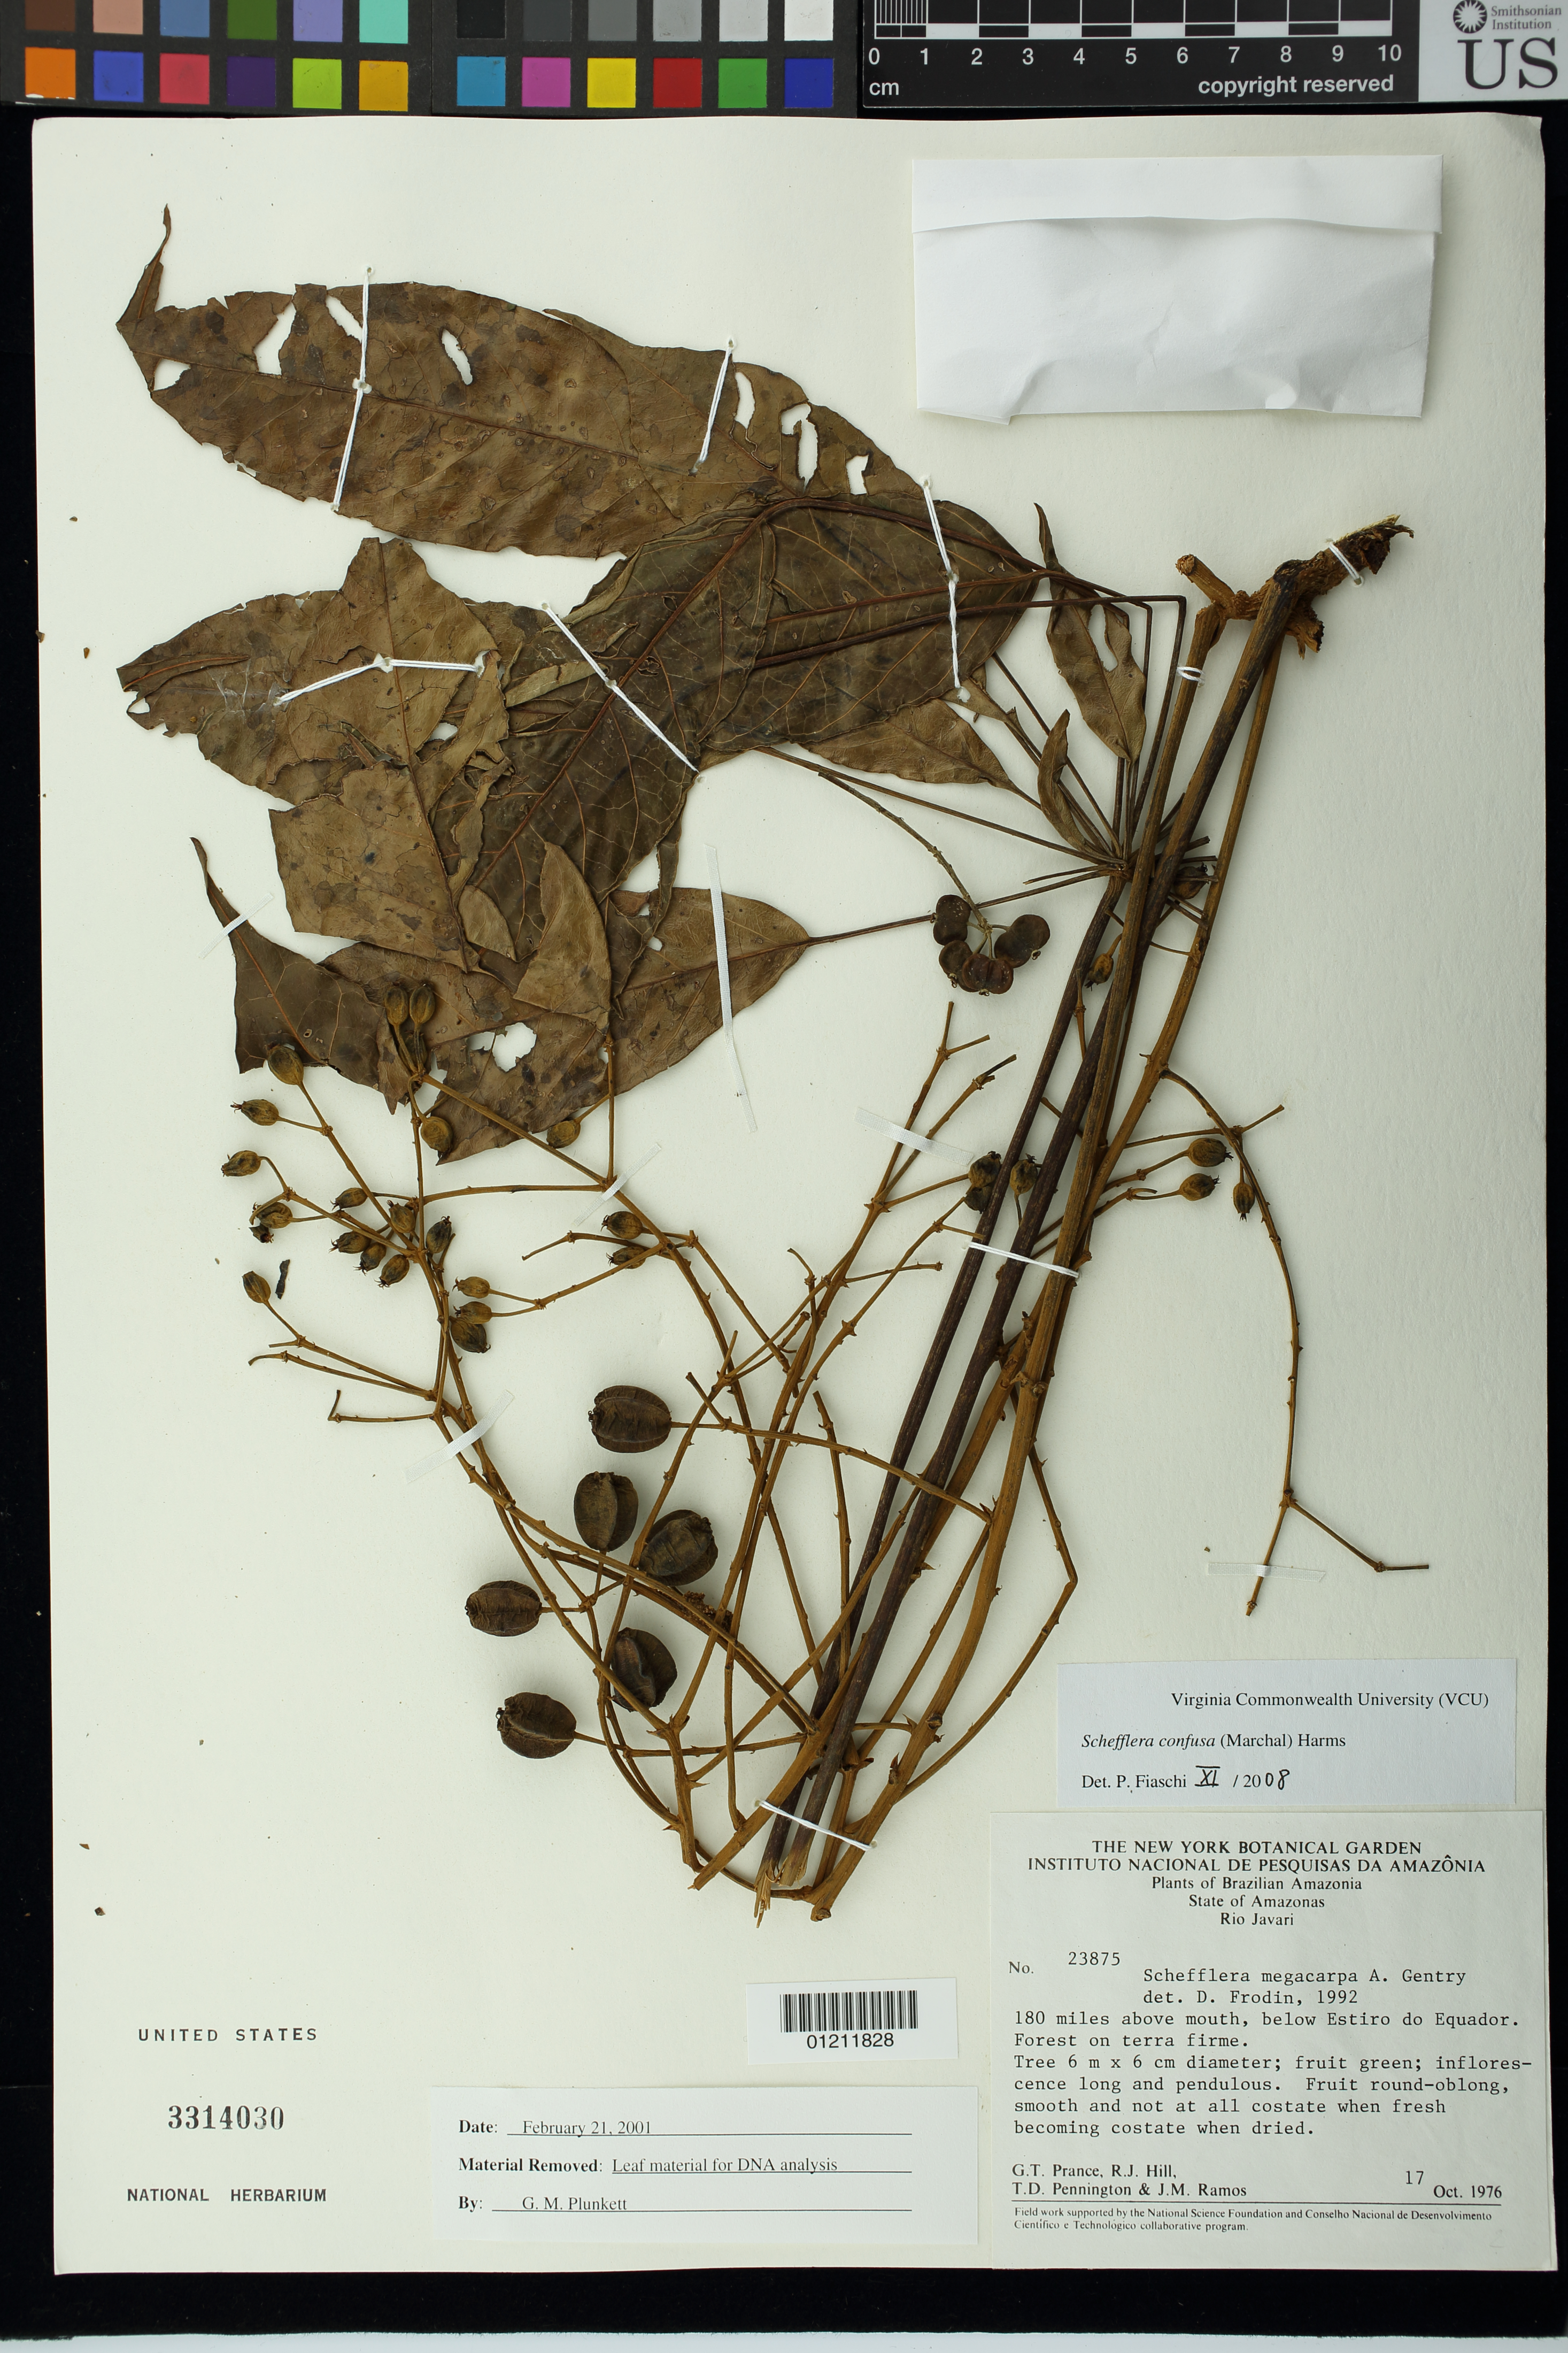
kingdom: Plantae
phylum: Tracheophyta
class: Magnoliopsida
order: Apiales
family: Araliaceae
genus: Schefflera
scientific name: Schefflera confusa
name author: (Marchal) Harms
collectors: G. T. Prance, R. J. Hill, T. D. Pennington & J. M. Ramos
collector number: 23875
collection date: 1976-10-17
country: Brazil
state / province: Amazonas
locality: Rio Javari - 180 miles above mouth, below Estiro do Equador. Forest on terra firme.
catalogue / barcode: US 3314030